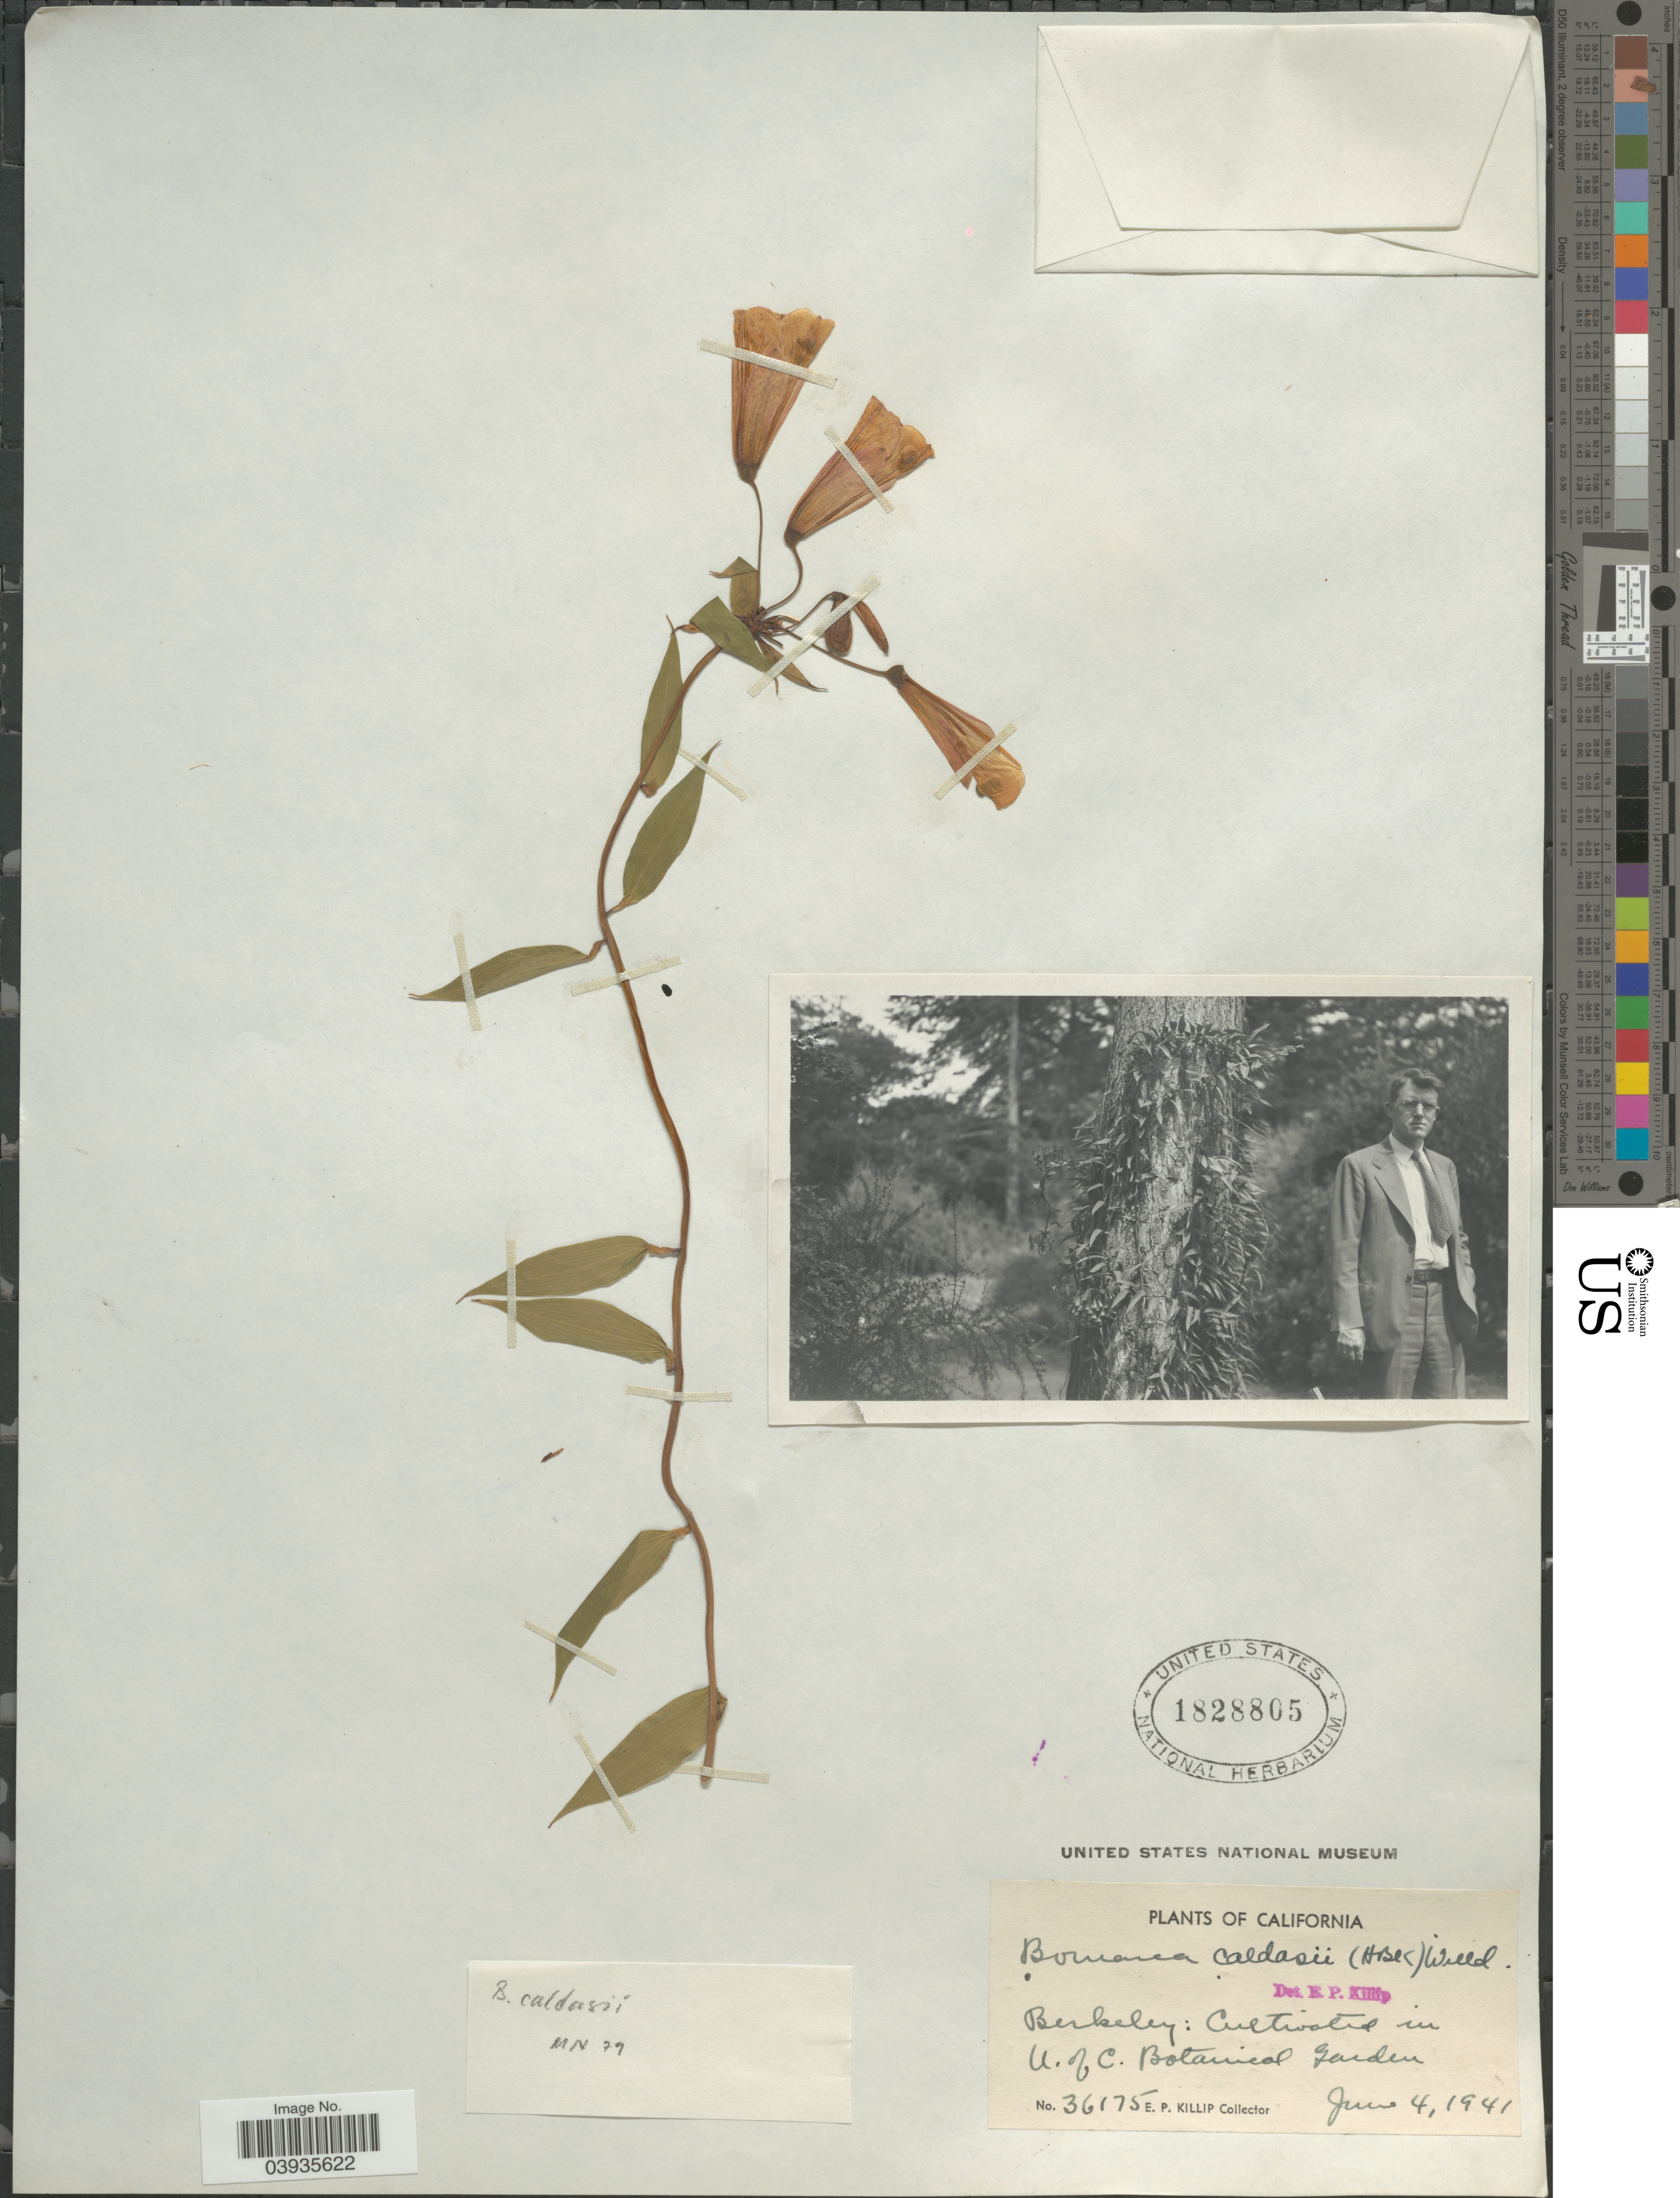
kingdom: Plantae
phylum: Tracheophyta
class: Liliopsida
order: Liliales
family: Alstroemeriaceae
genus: Bomarea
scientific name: Bomarea sp.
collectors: E. P. Killip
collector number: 36175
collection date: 1941-06-04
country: United States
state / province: California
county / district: Alameda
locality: Berkeley: Cultivated in U. of C. Botanical Garden.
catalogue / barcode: US 1828805